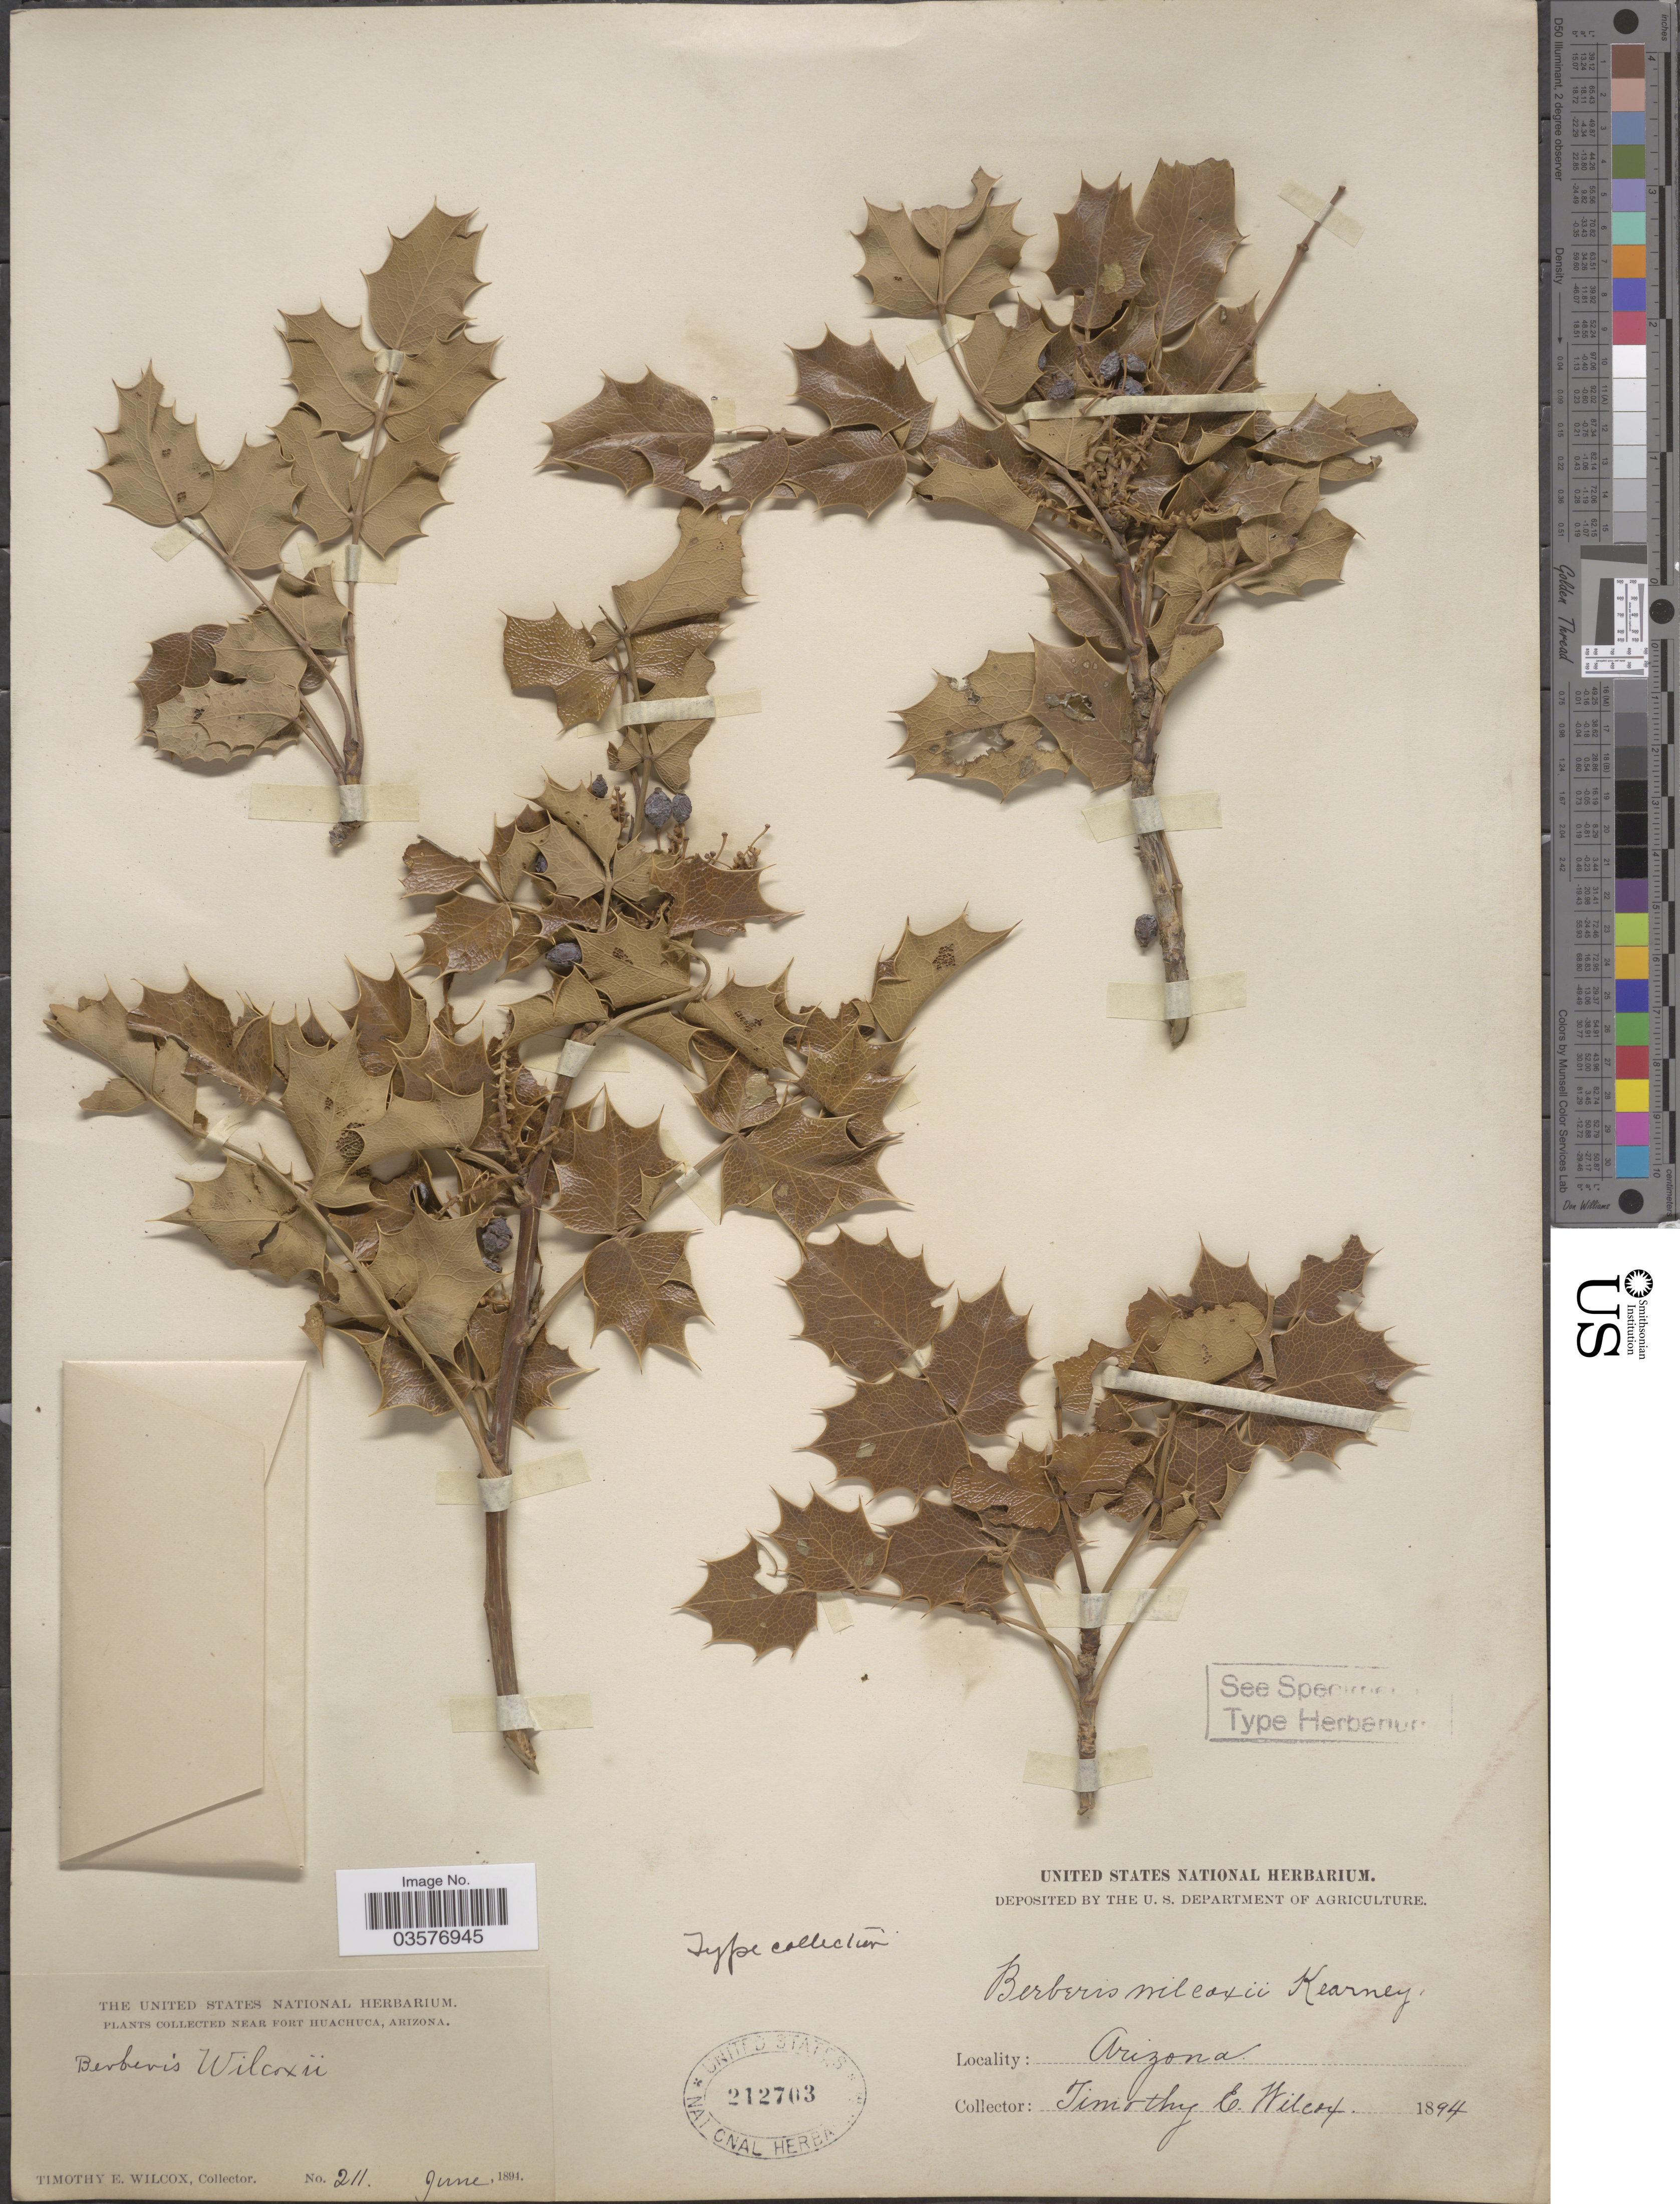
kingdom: Plantae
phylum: Tracheophyta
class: Magnoliopsida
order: Ranunculales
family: Berberidaceae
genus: Mahonia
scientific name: Mahonia wilcoxii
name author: (Kearney) Rehder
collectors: T. E. Wilcox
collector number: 211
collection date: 1894-06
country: United States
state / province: Arizona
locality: Near Fort Huachuca.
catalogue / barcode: US 212703